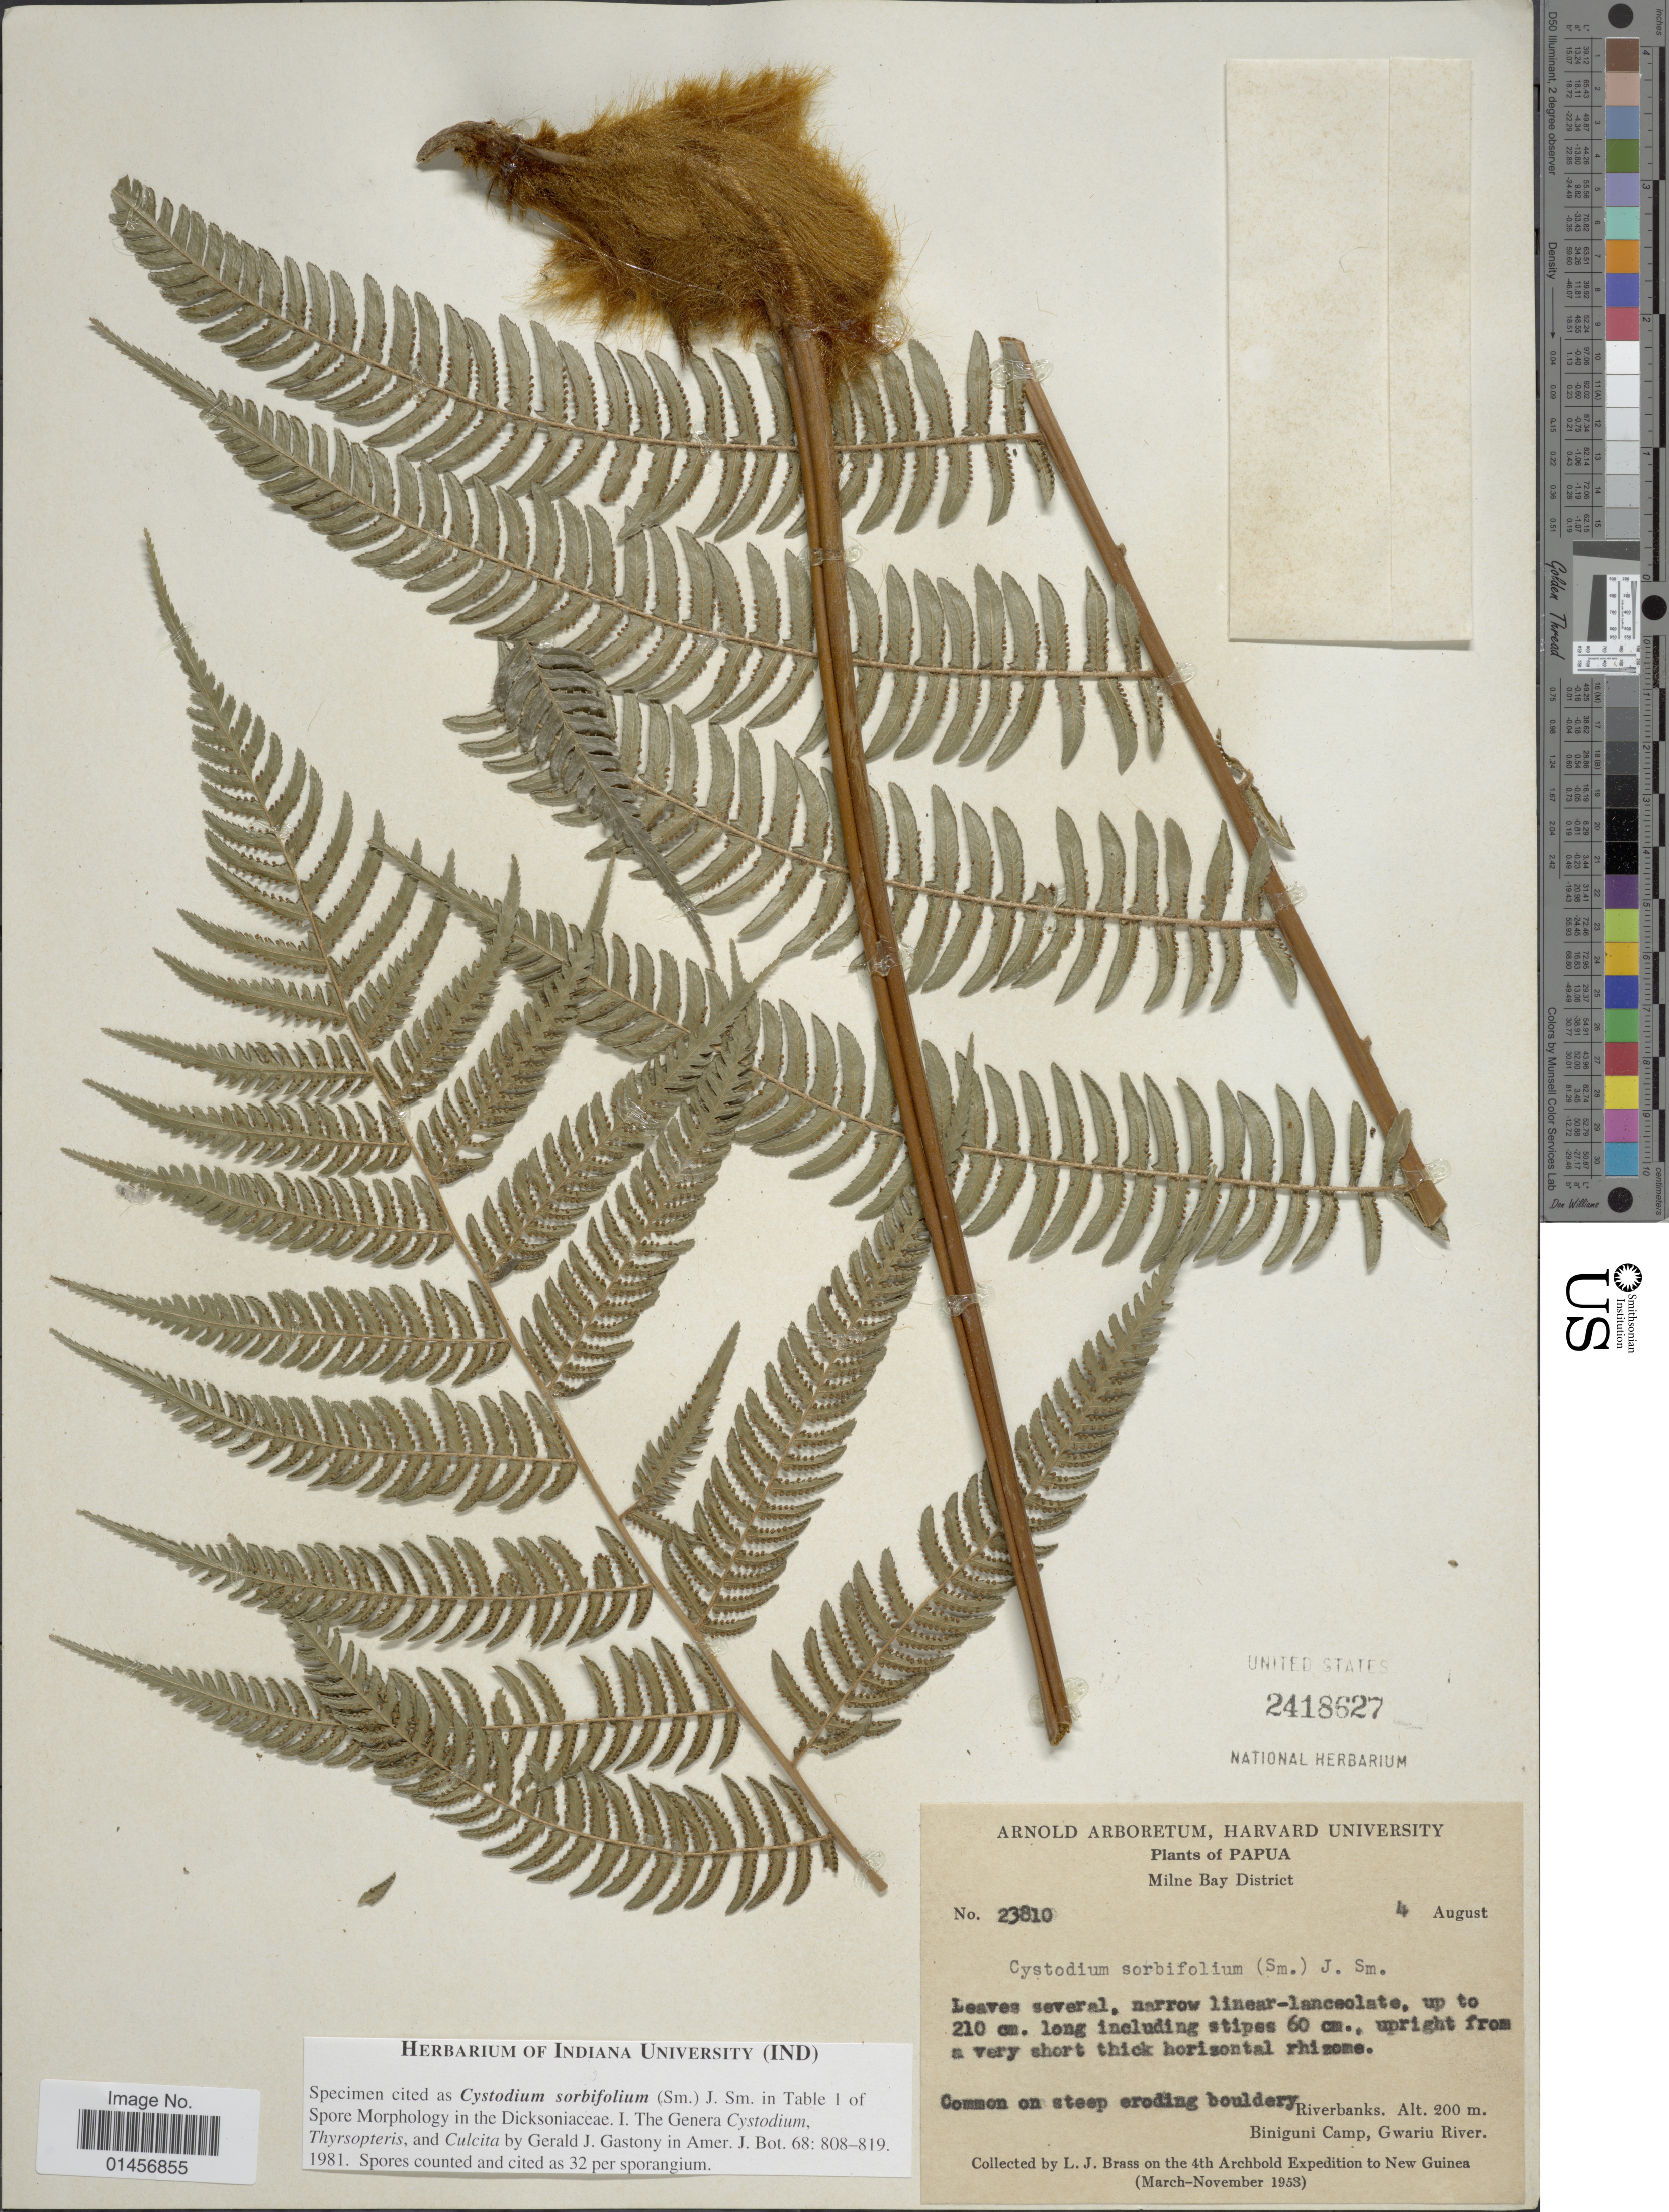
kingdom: Plantae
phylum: Tracheophyta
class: Polypodiopsida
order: Polypodiales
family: Cystodiaceae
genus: Cystodium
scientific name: Cystodium sorbifolium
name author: (J. Sm.) J. Sm.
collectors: L. J. Brass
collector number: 23810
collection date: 1953-08-04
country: Papua New Guinea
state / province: Milne Bay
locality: Papua, Riverbanks, Binigni Camp, Gwariu River.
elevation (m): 200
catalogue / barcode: US 2418627